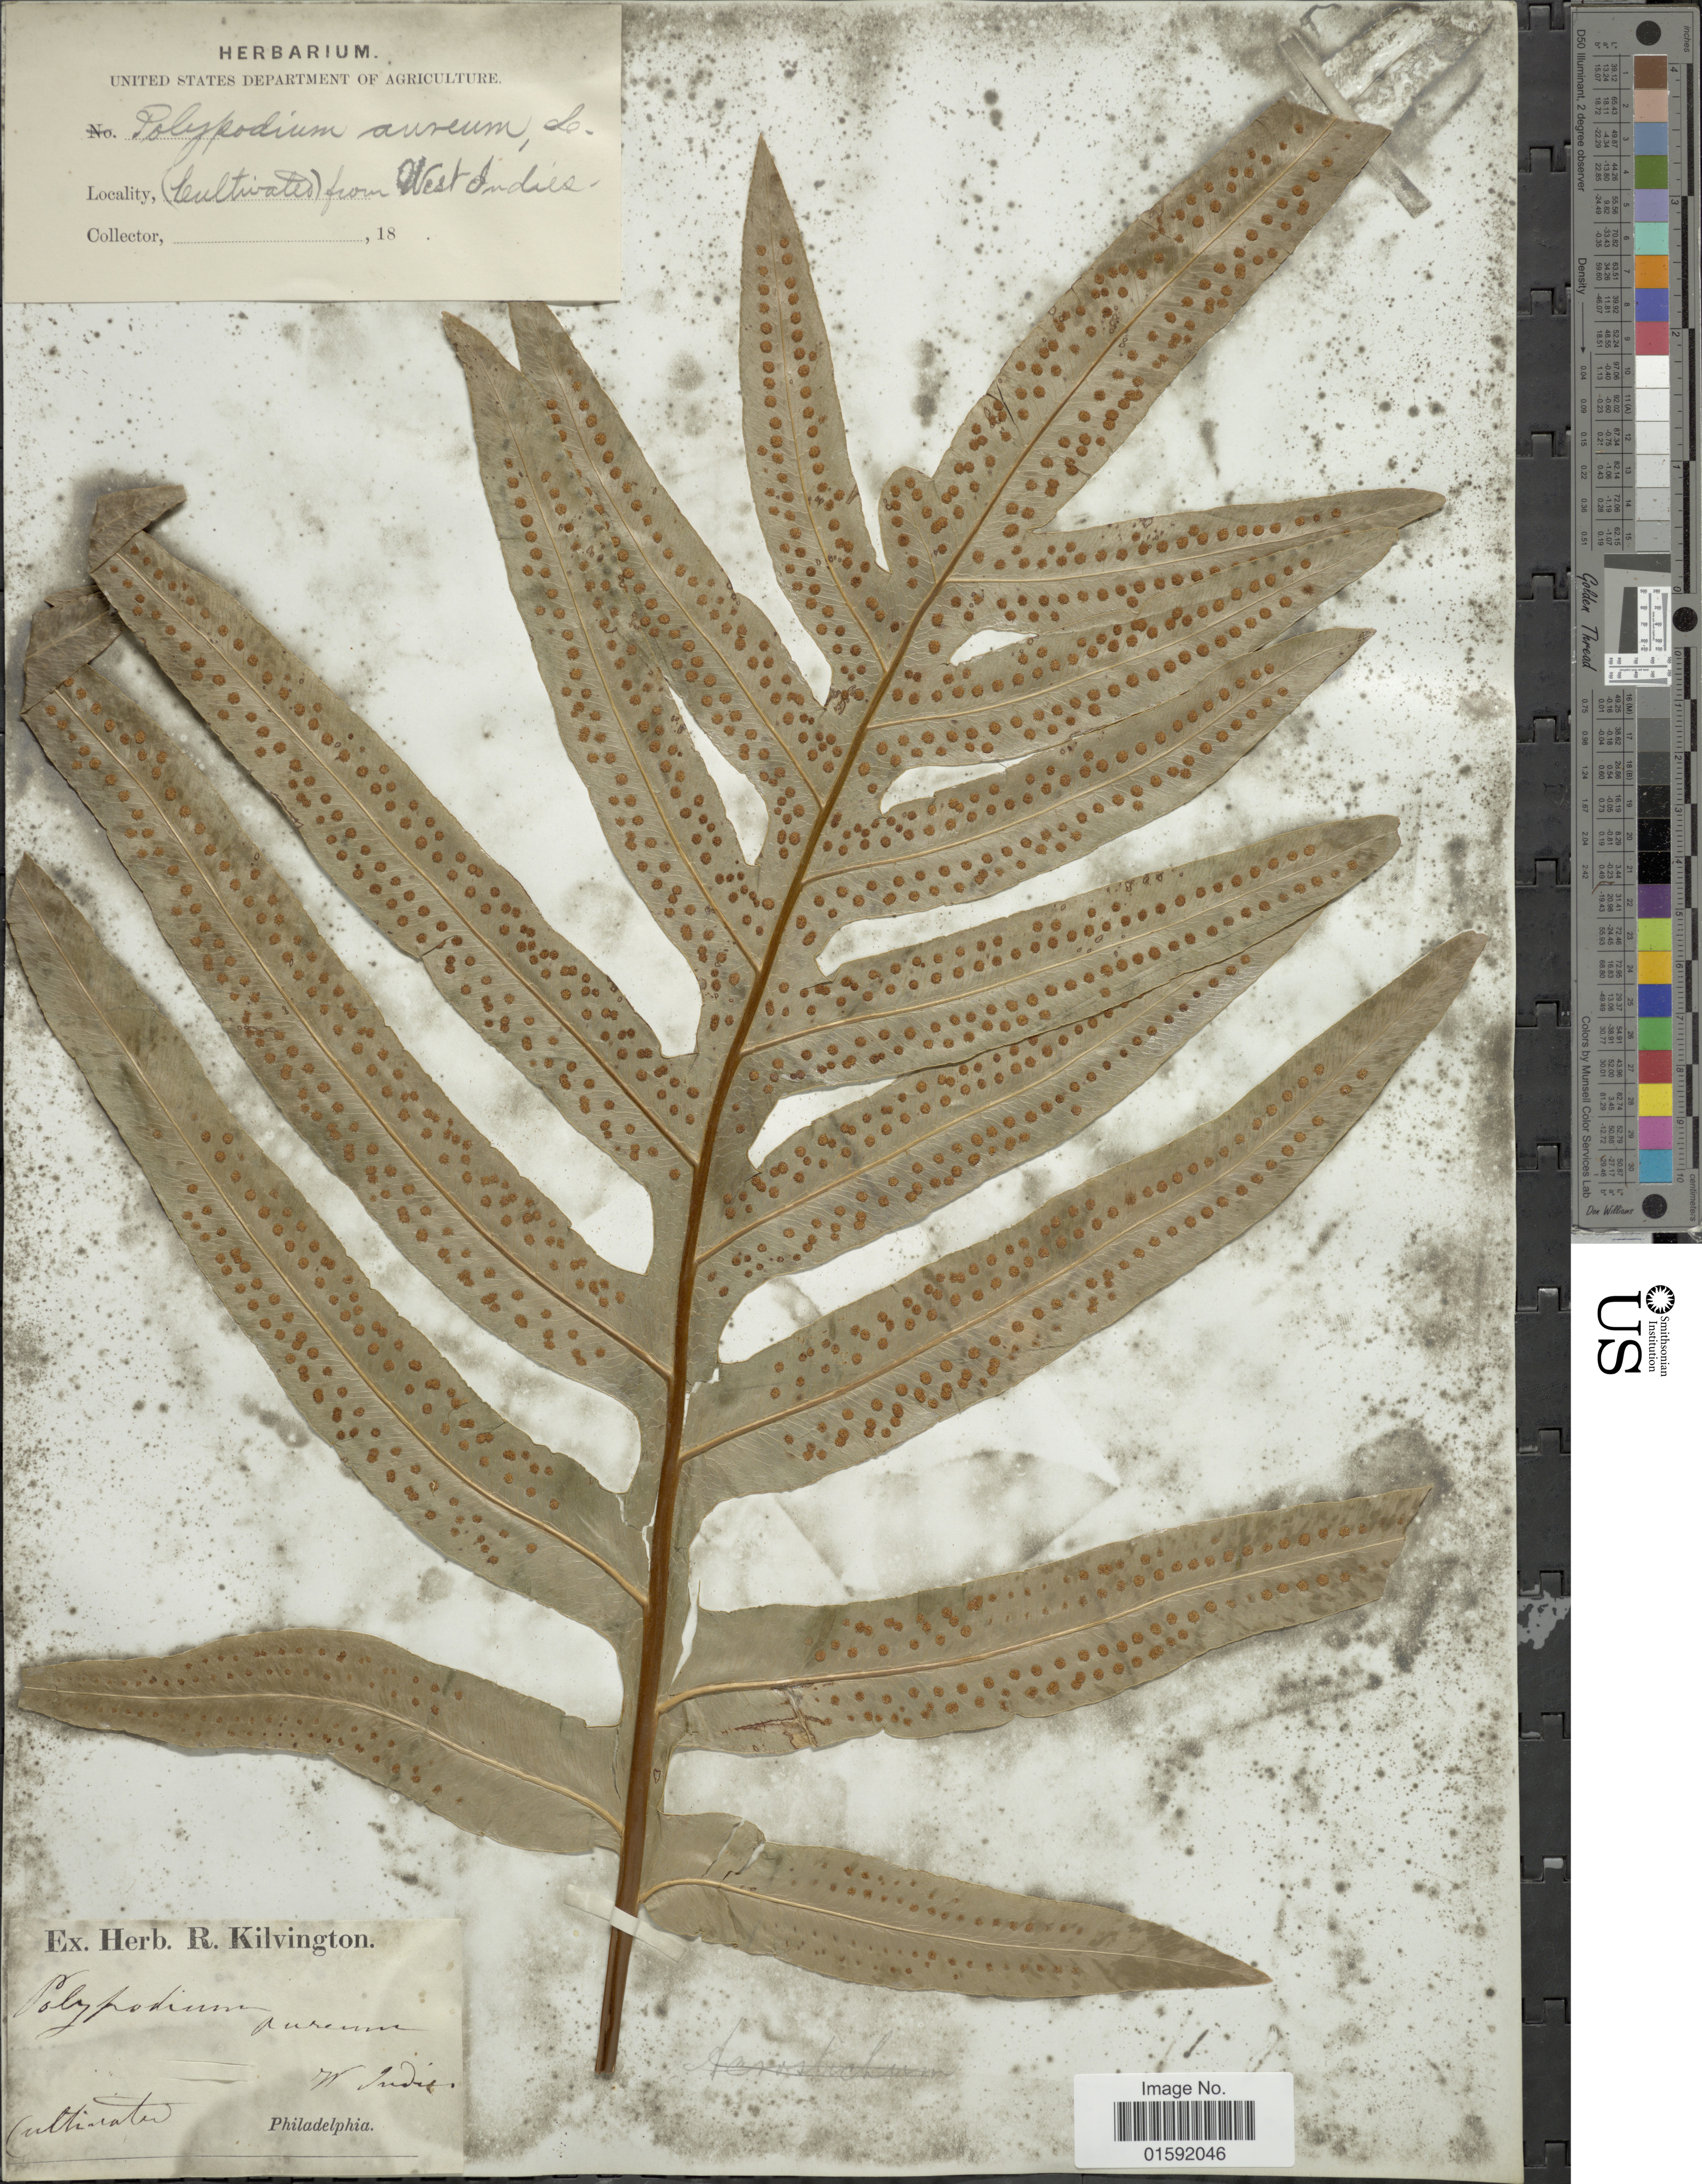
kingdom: Plantae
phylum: Tracheophyta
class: Polypodiopsida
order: Polypodiales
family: Polypodiaceae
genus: Phlebodium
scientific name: Phlebodium aureum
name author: (L.) J. Sm.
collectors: R. Kilvington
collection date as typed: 18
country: United States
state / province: Pennsylvania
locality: Philadelpia, Culivated from West Indies